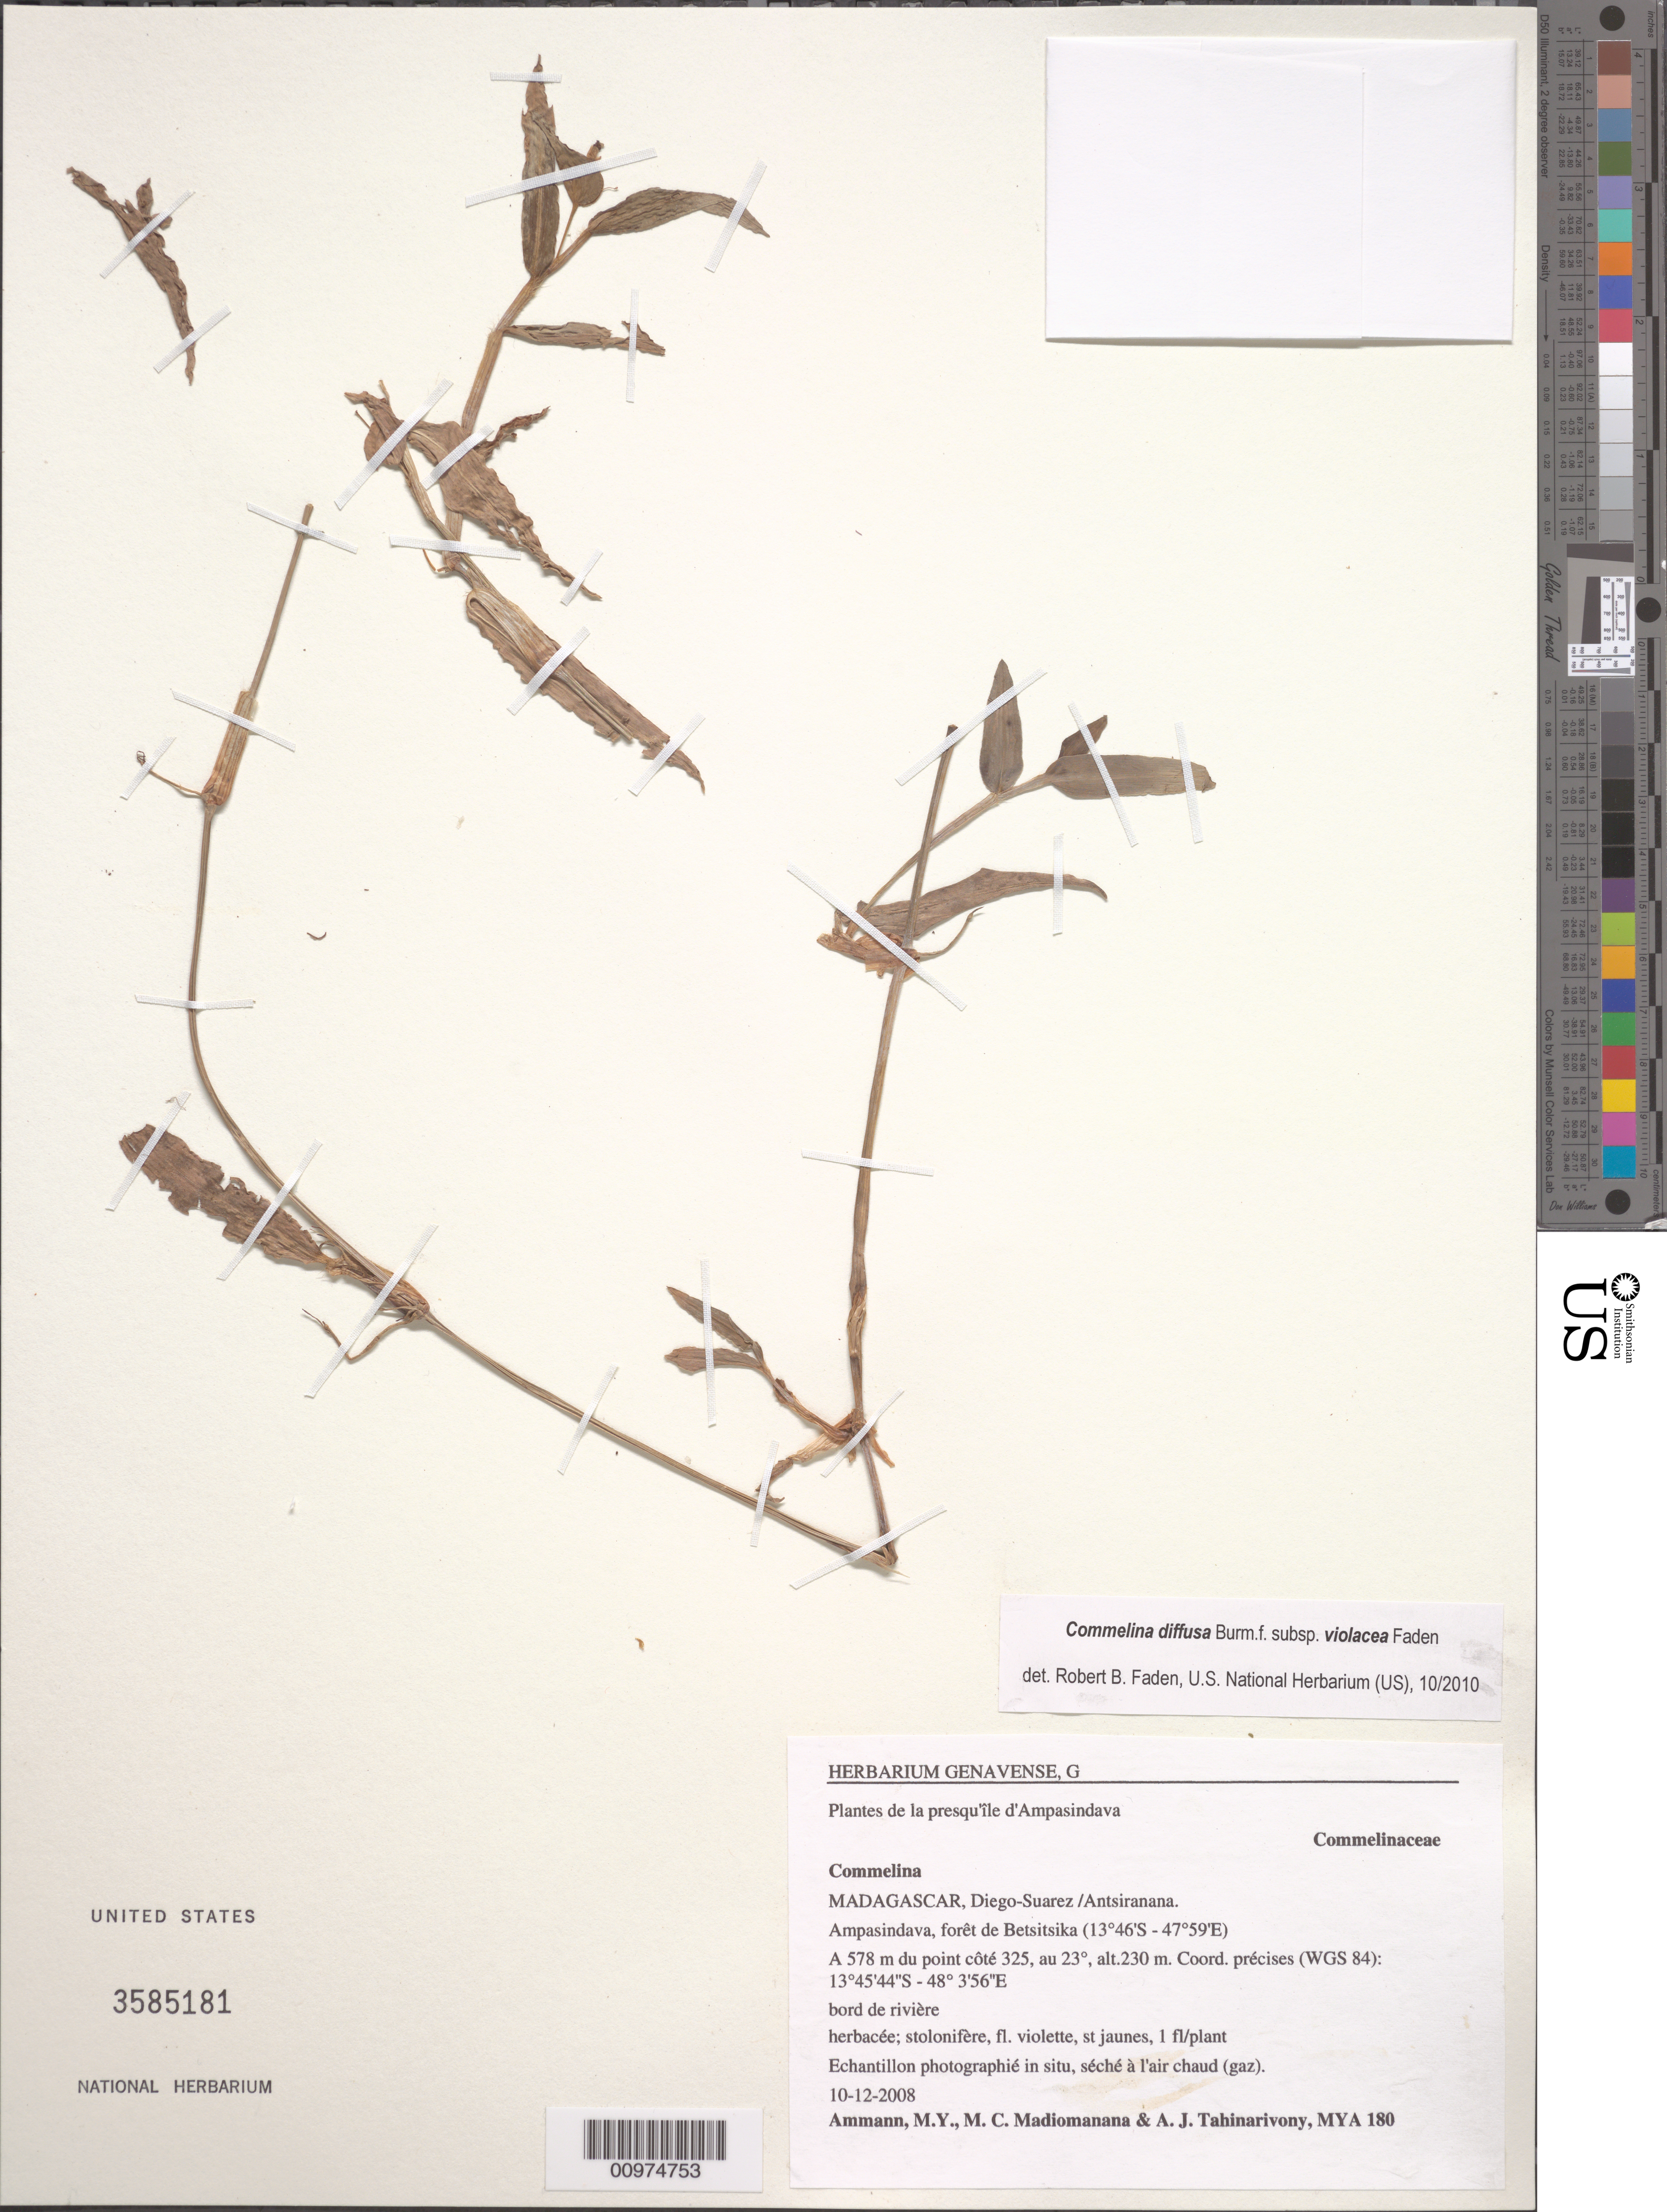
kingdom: Plantae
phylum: Tracheophyta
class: Liliopsida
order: Commelinales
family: Commelinaceae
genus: Commelina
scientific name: Commelina diffusa subsp. violacea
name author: Faden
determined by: Faden, Robert B., (US), Smithsonian Institution - National Museum of Natural History (UNITED STATES)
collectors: M. Ammann et al.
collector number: MYA 180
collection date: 2008-12-10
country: Madagascar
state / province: Diana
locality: Ampasindava, forêt de Betsitsika (13°46'S - 47°59'E) A 578 m du point côté 325, au 23°, Coord. Précises (WGS 84)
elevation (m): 230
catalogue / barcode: US 3585181